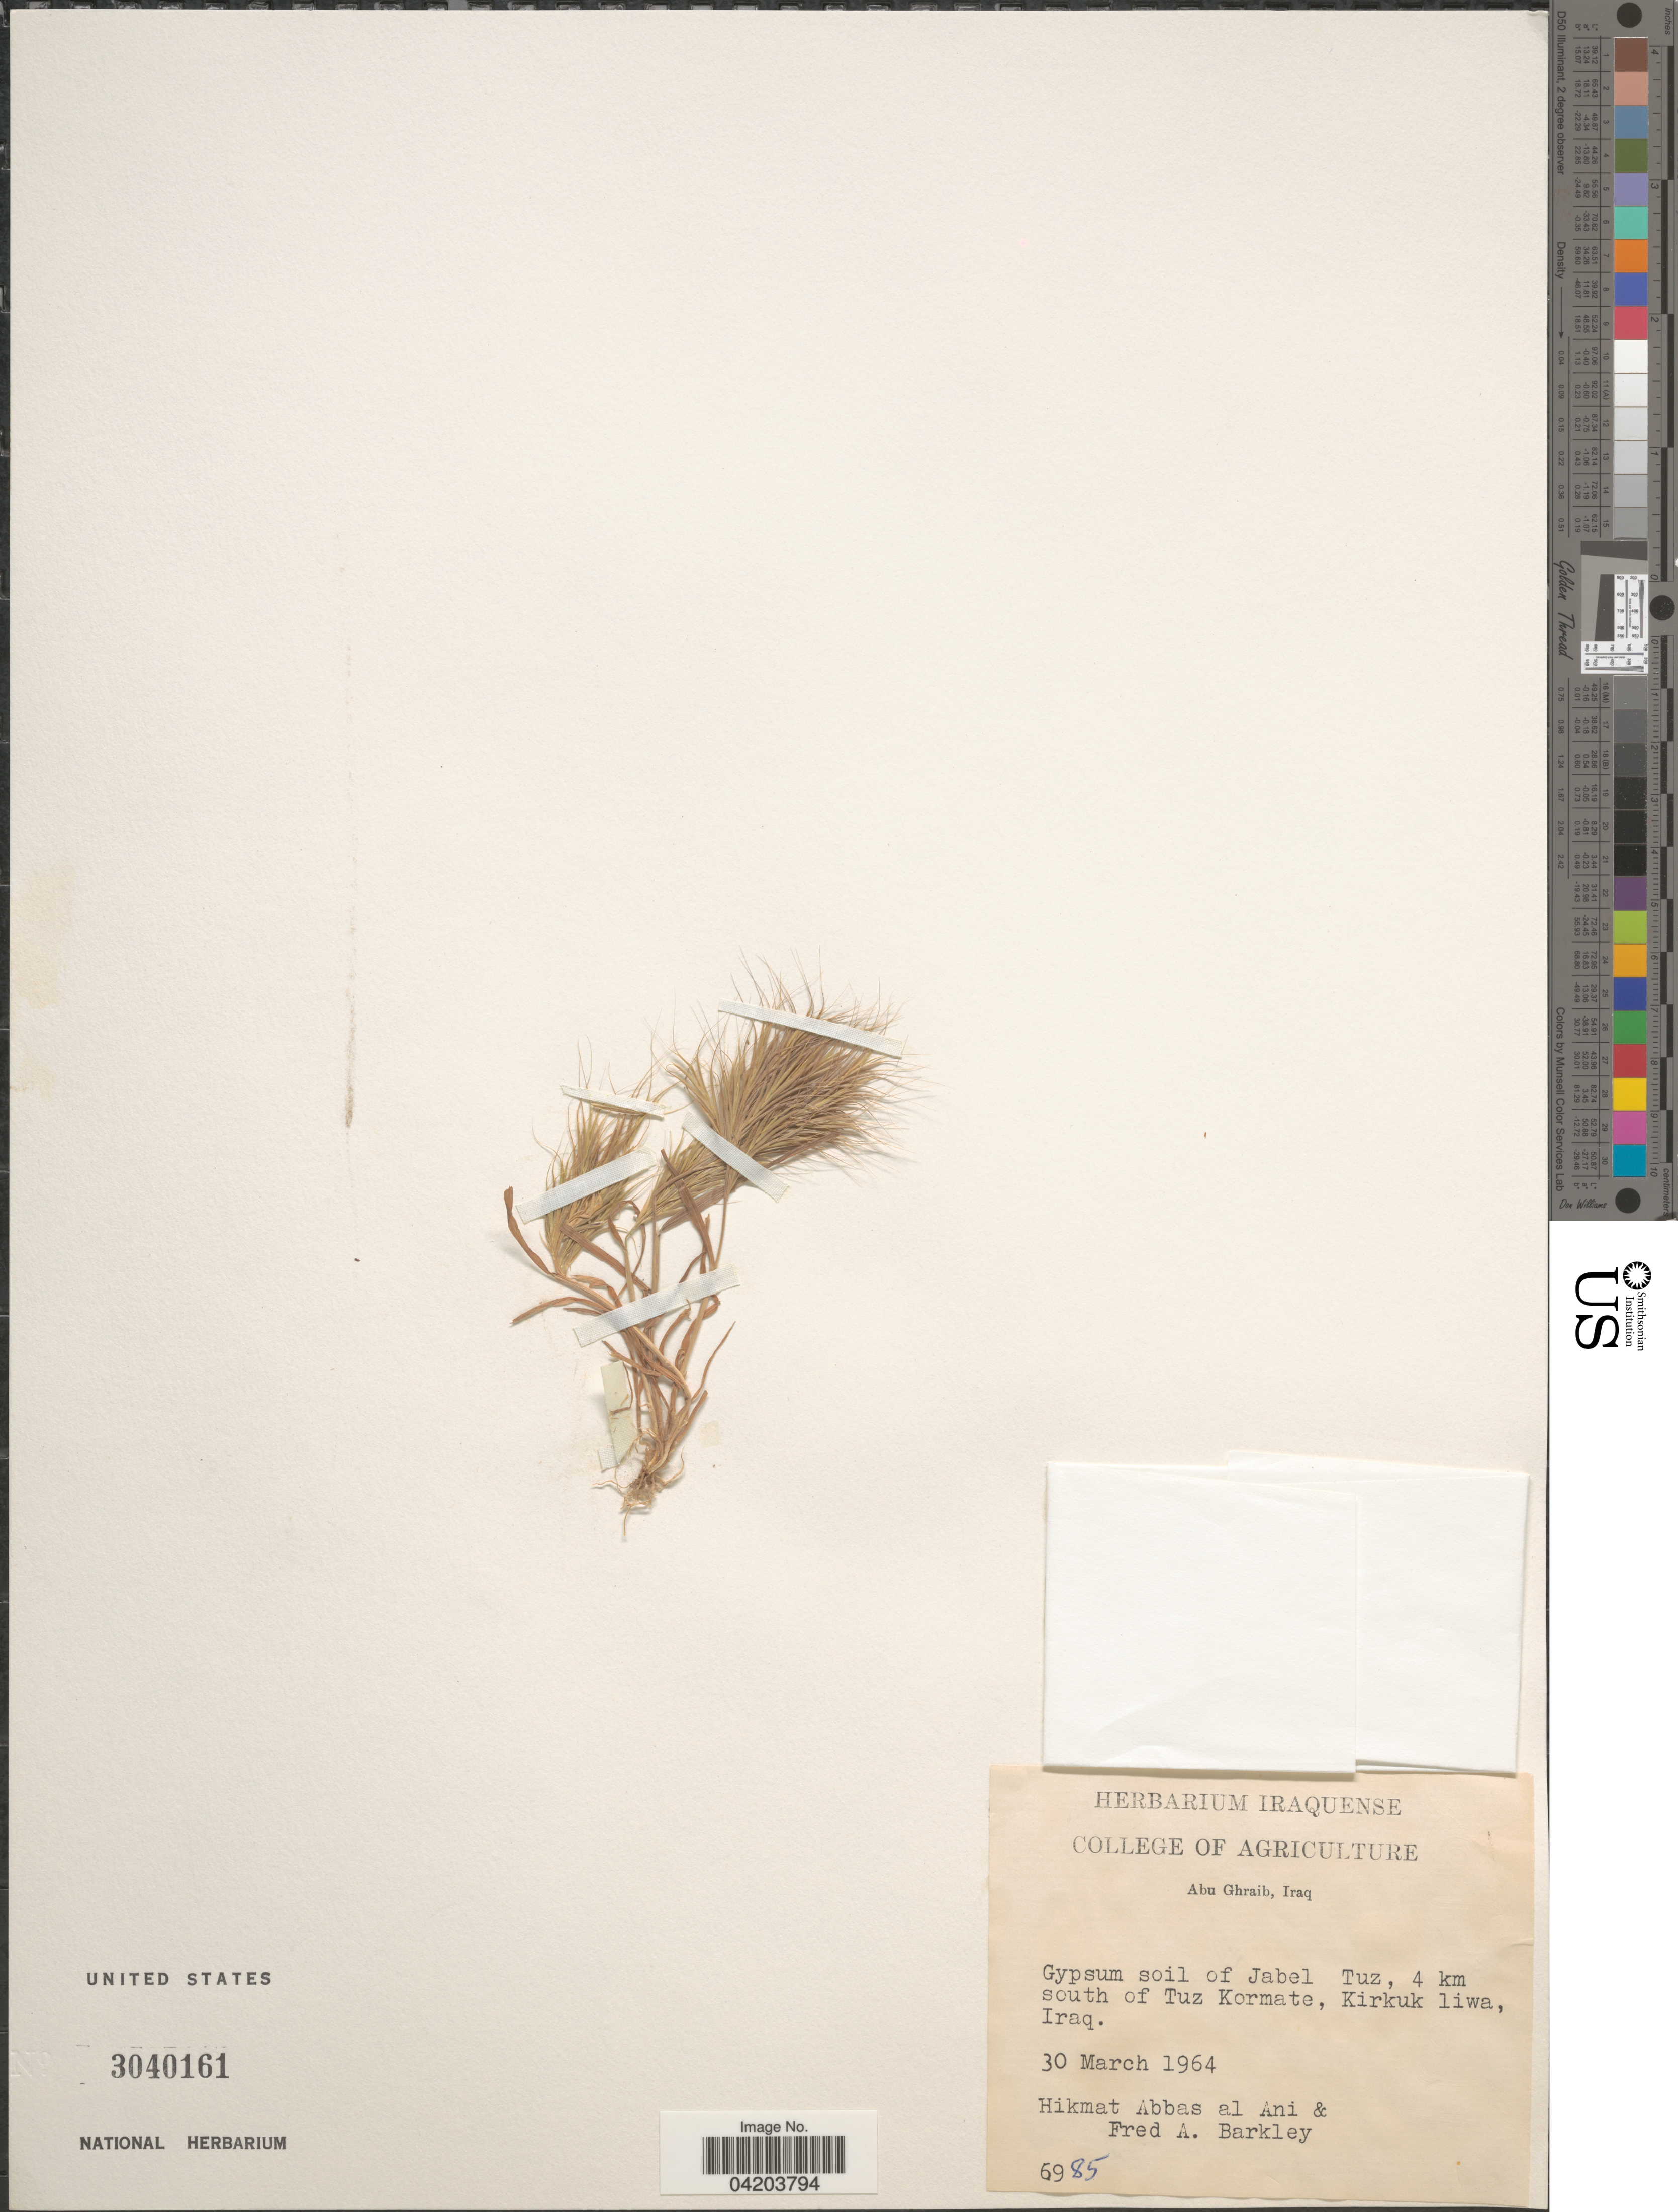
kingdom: Plantae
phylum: Tracheophyta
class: Liliopsida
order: Poales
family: Poaceae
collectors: H. Abbas al Ani & F. A. Barkley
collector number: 6985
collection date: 1964-03-30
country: Iraq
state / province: Kirkūk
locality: Abu Ghraib. Gypsum soil of Jabel Tuz, 4 km south of Tuz Kormate, Kirkuk liwa.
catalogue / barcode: US 3040161